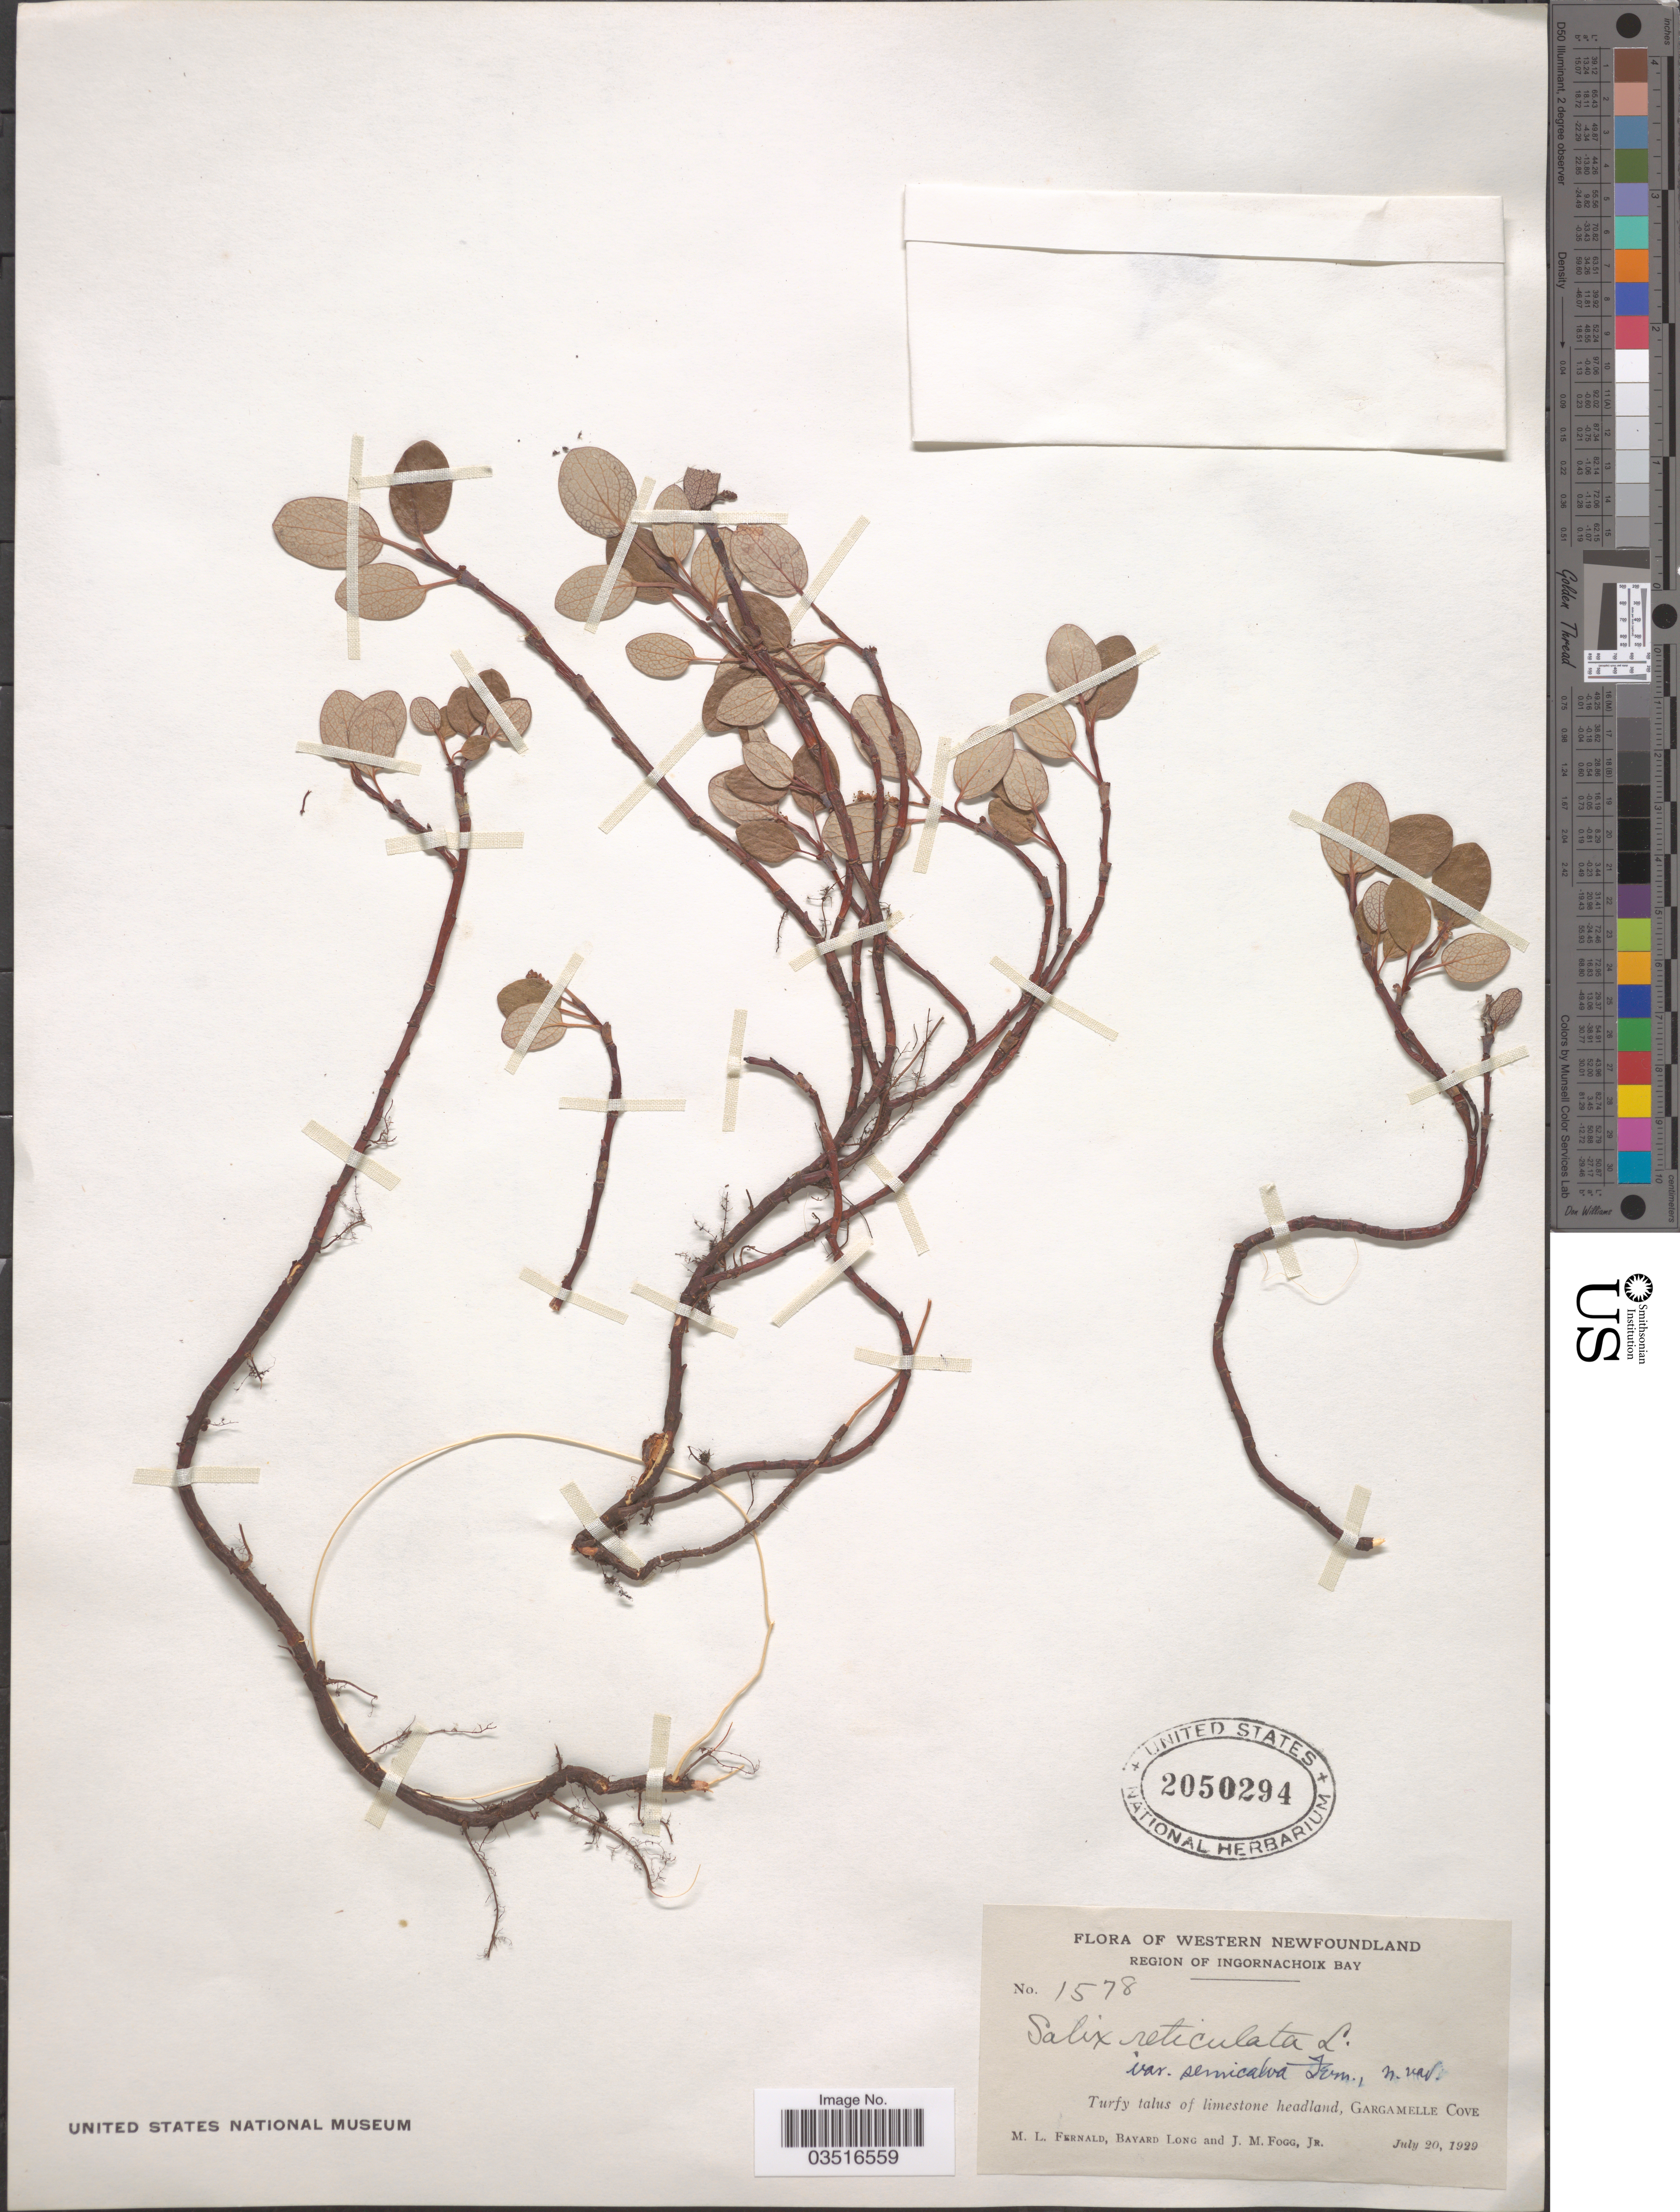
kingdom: Plantae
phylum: Tracheophyta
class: Magnoliopsida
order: Malpighiales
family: Salicaceae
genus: Salix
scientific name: Salix reticulata var. semicalva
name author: Fernald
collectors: M. L. Fernald, B. Long & J. Fogg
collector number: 1578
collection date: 1929-07-20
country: Canada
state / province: Newfoundland and Labrador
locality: Western Newfoundland. Region of Ingornachoix Bay. Limestone headland, Gargamelle Cove.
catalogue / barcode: US 2050294